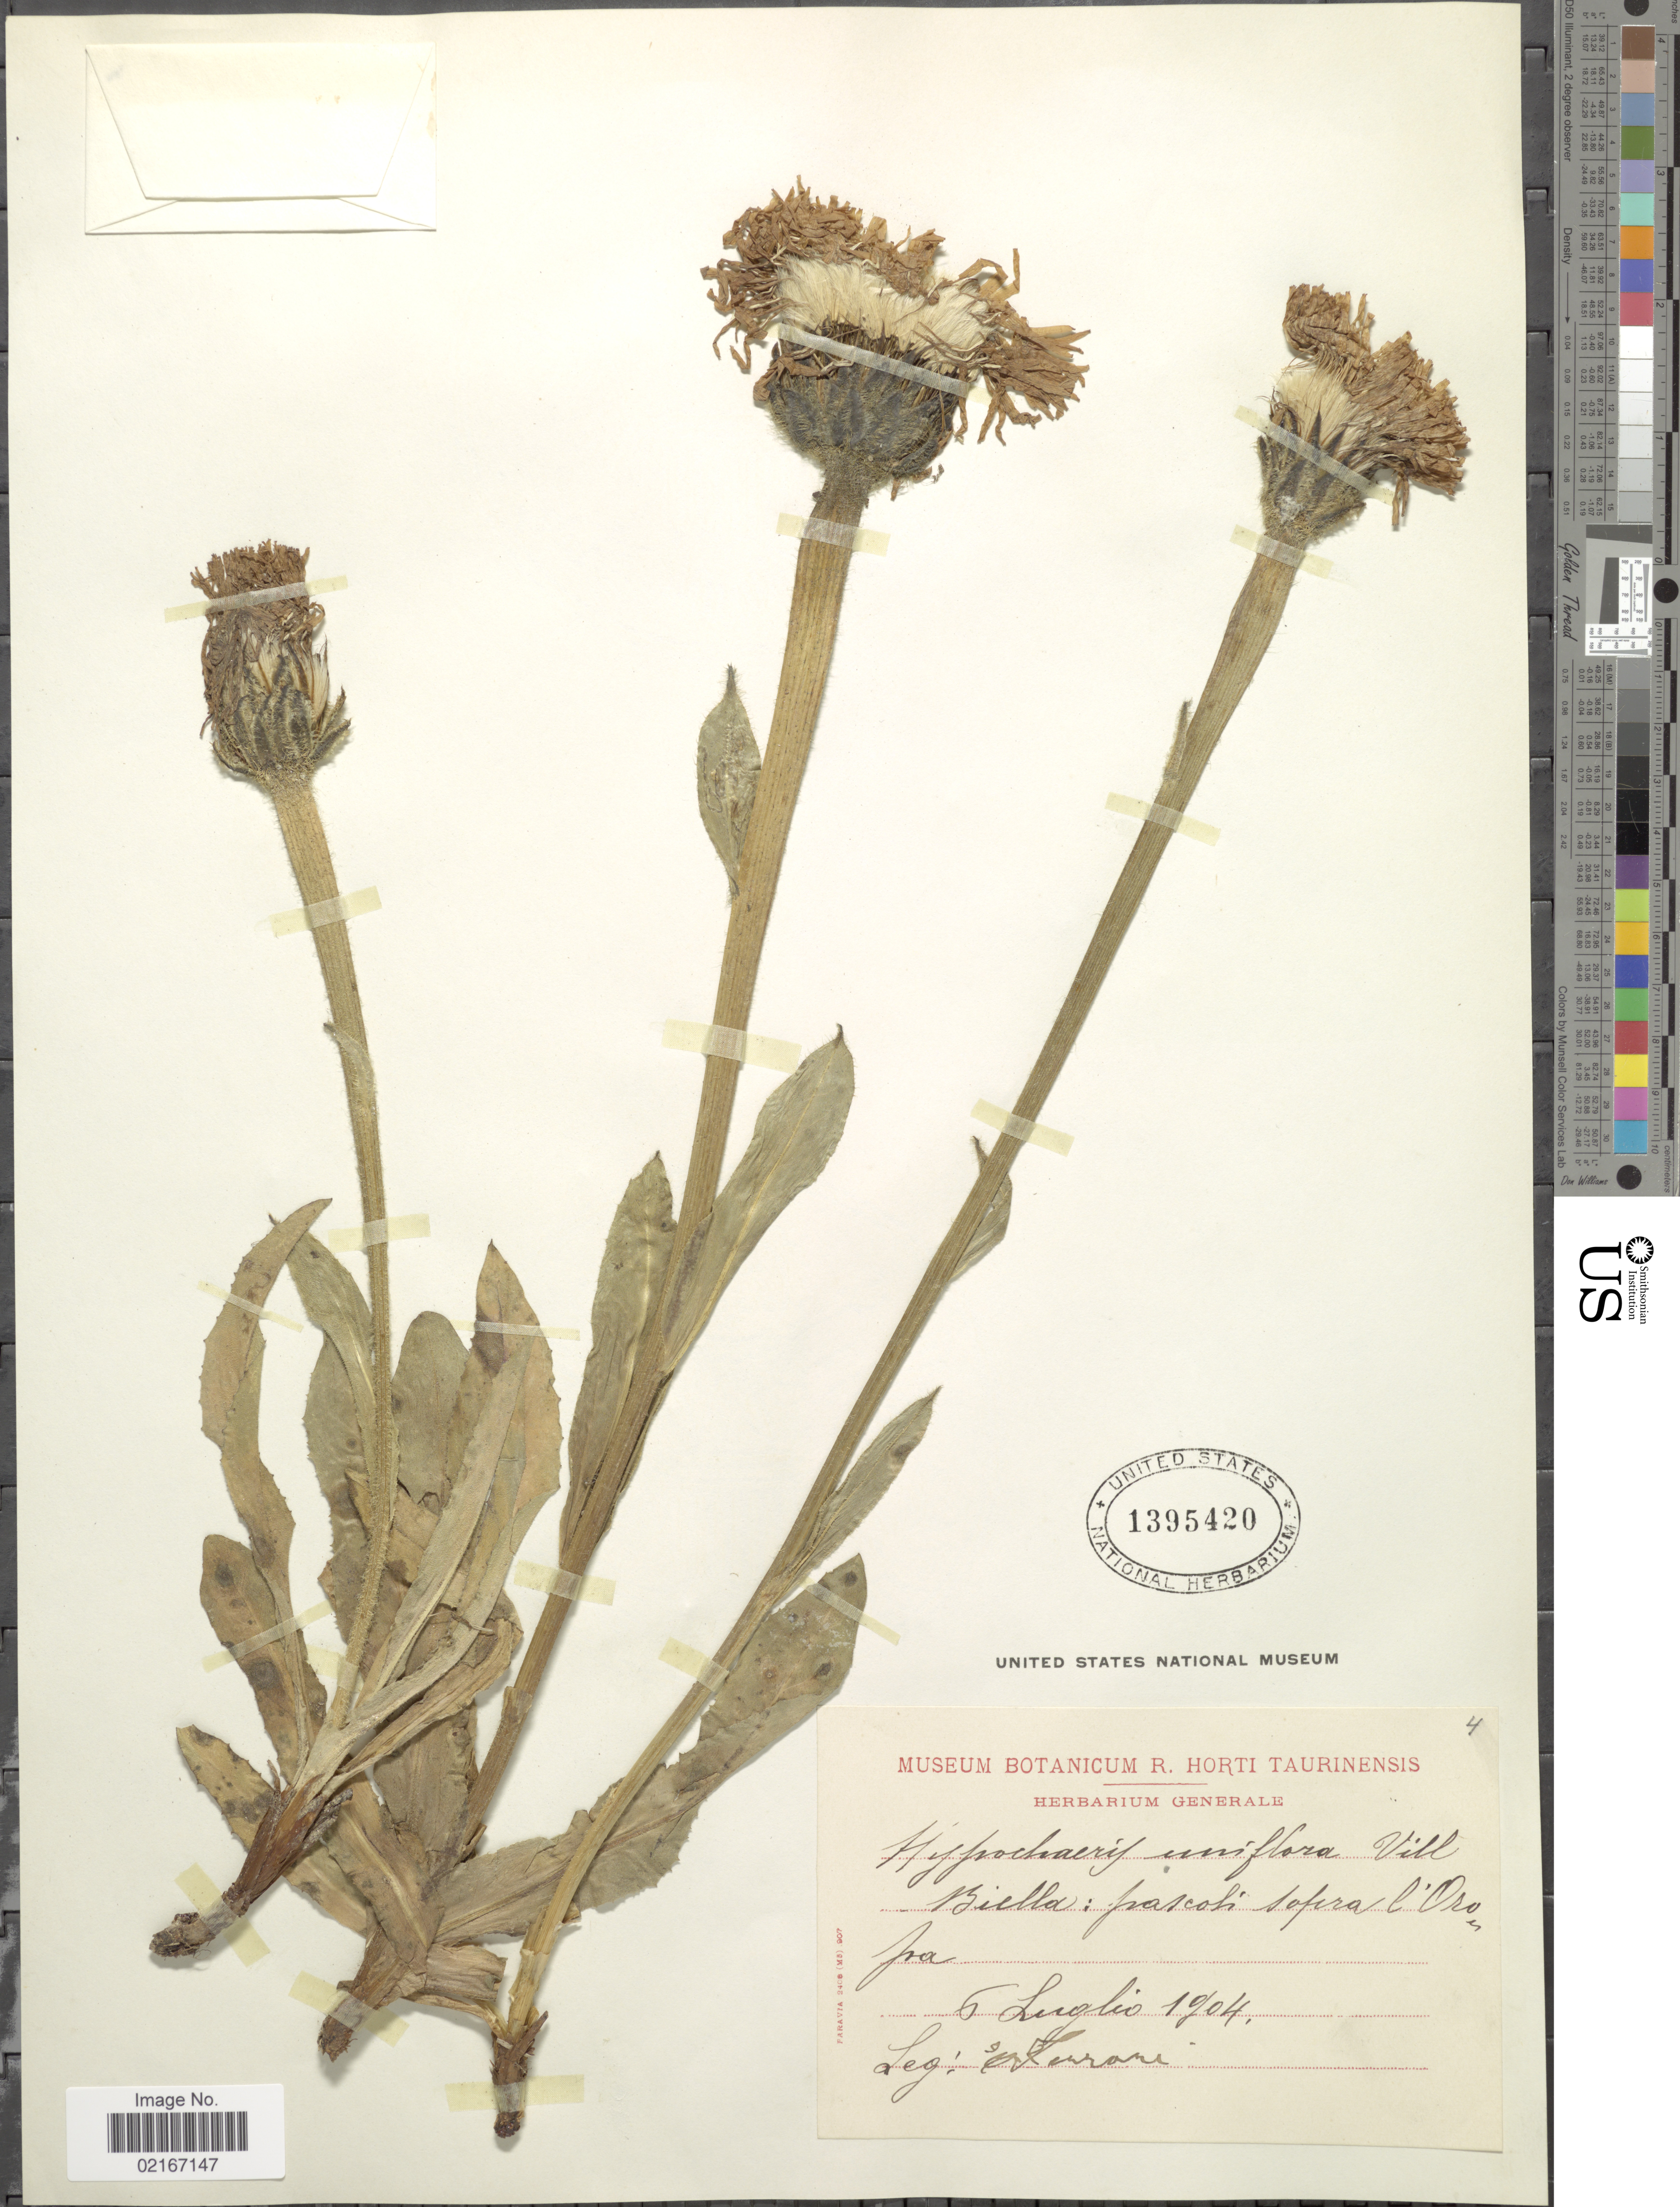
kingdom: Plantae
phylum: Tracheophyta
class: Magnoliopsida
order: Asterales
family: Asteraceae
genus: Hypochaeris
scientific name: Hypochaeris uniflora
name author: Vill.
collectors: Ferrari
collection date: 1904-07-06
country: Italy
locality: Biella: pascoli Sopra l'Oro [interpreted]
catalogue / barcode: US 1395420